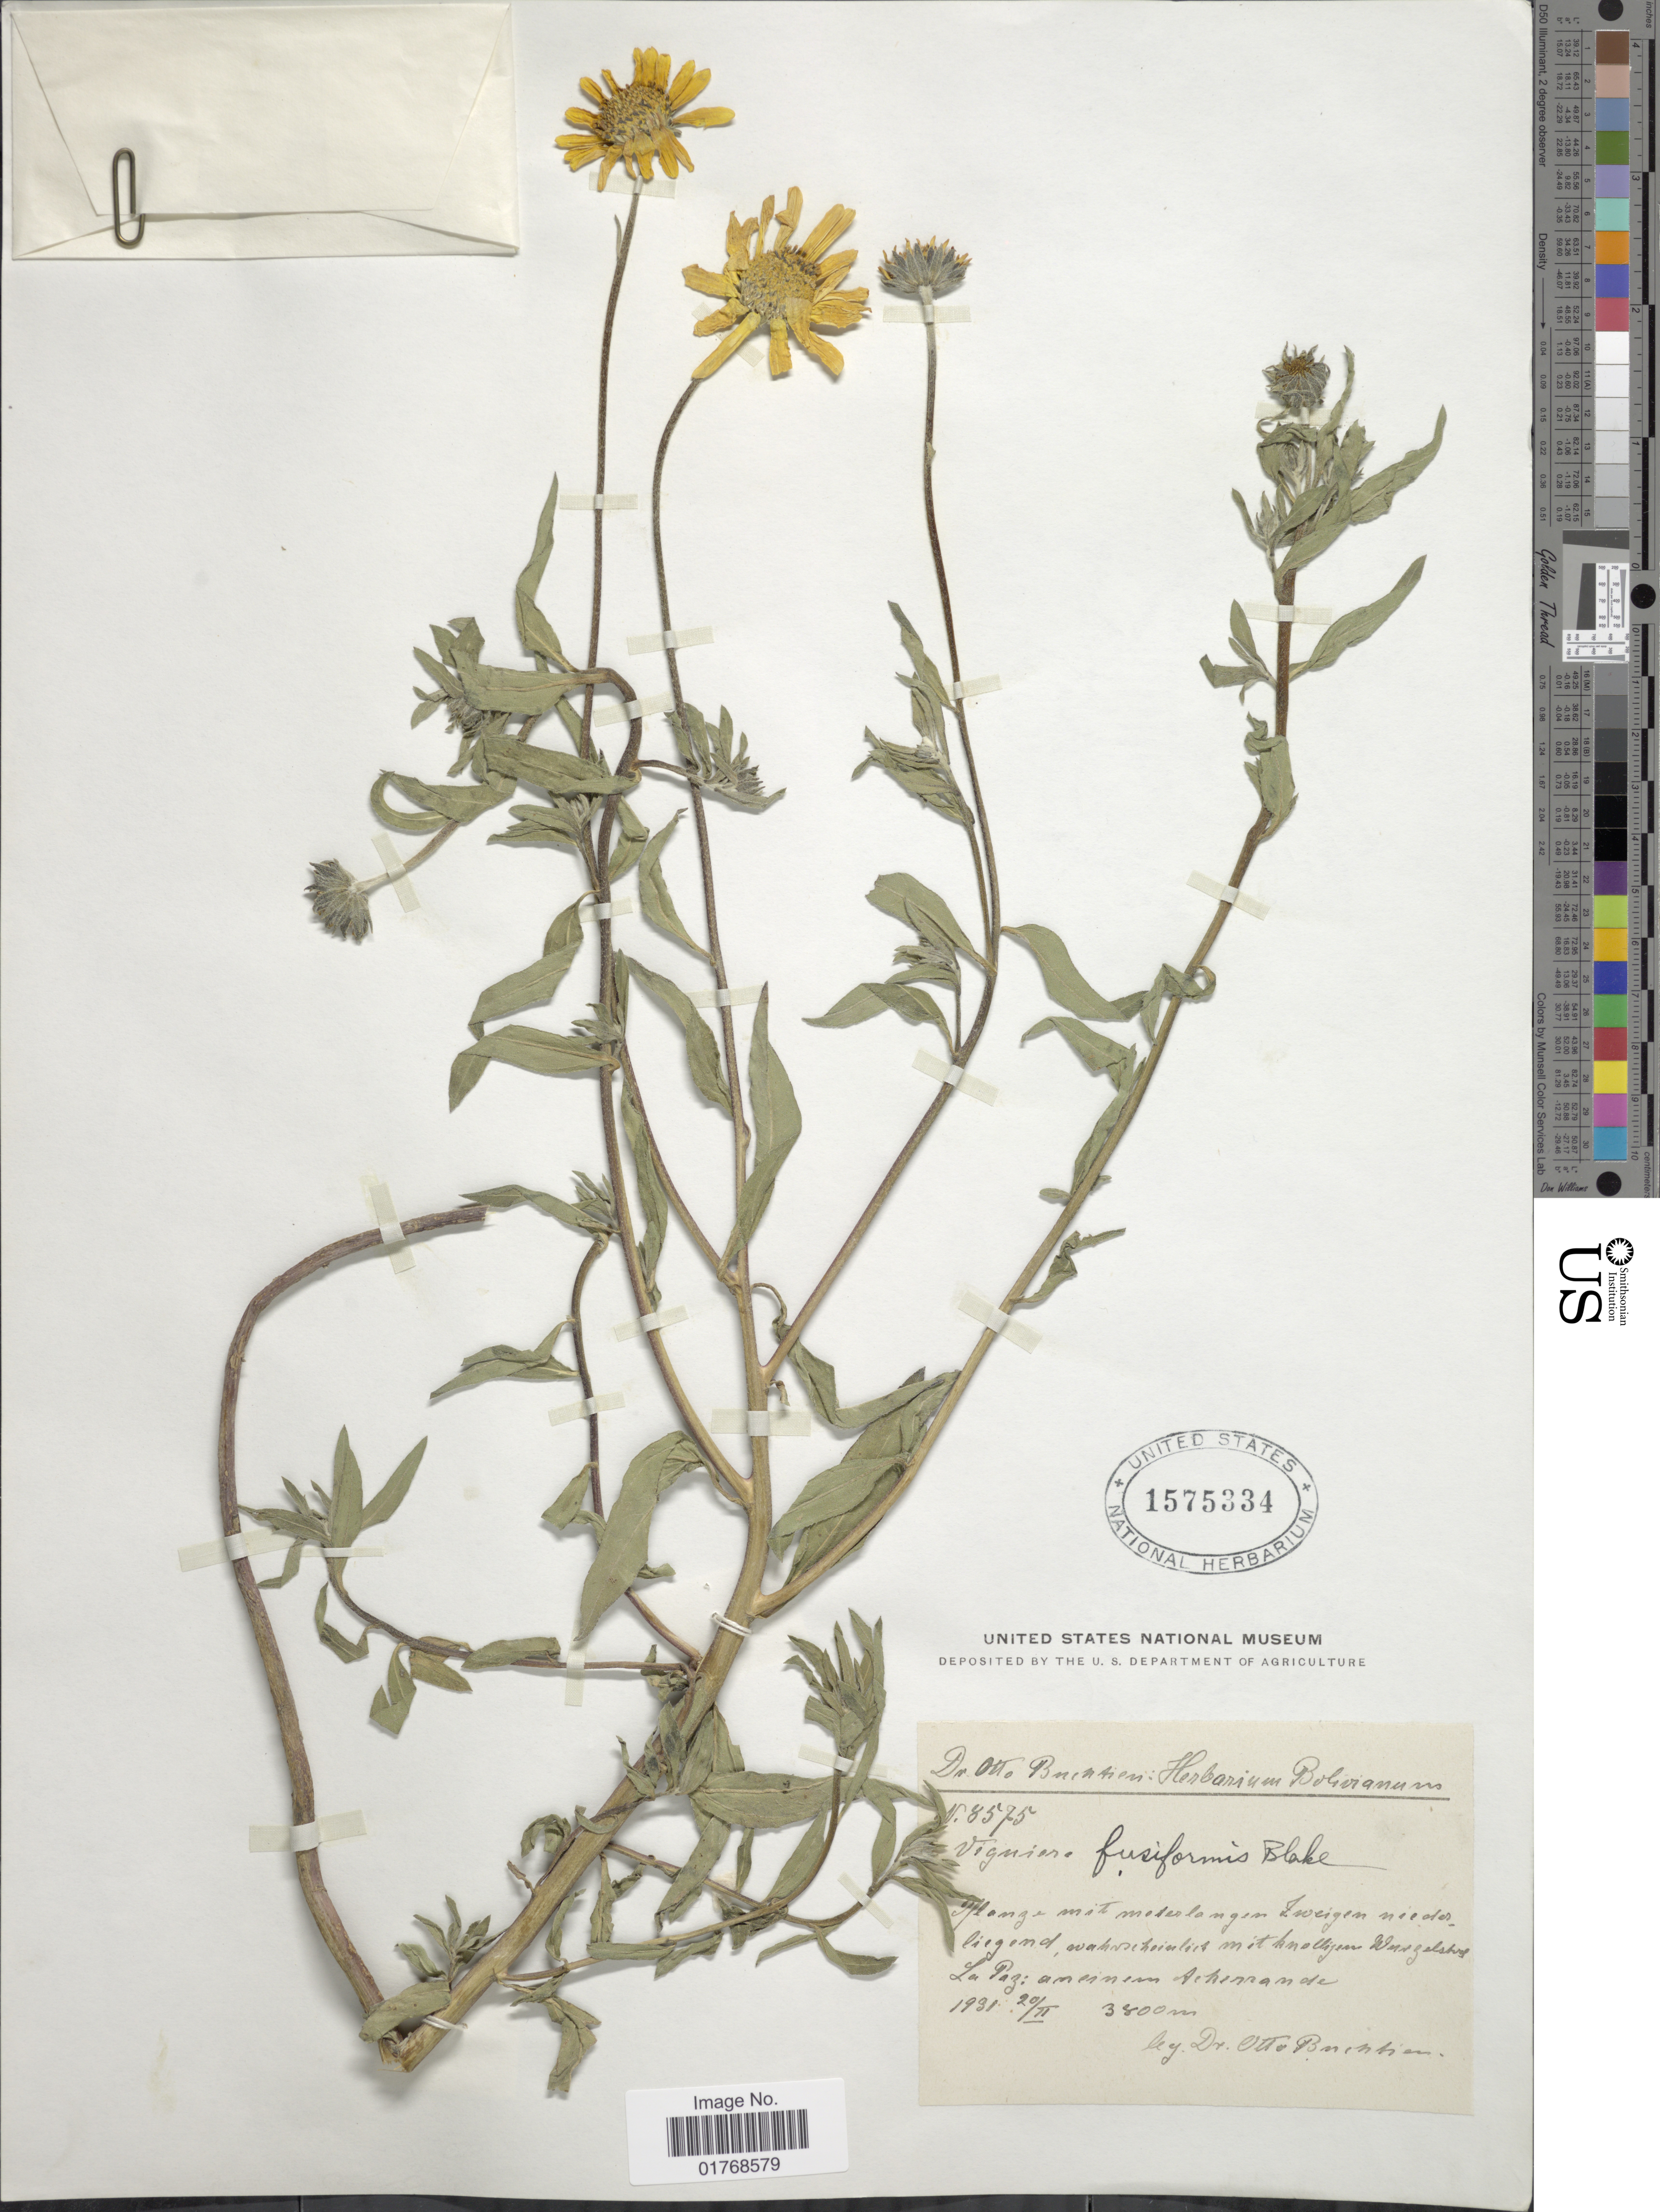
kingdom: Plantae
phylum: Tracheophyta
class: Magnoliopsida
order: Asterales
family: Asteraceae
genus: Viguiera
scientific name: Viguiera fusiformis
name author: S.F. Blake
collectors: O. Buchtien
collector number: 8575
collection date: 1931-02-20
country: Bolivia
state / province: La Paz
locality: La Paz: anunem Achenande.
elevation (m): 3800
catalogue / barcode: US 1575334